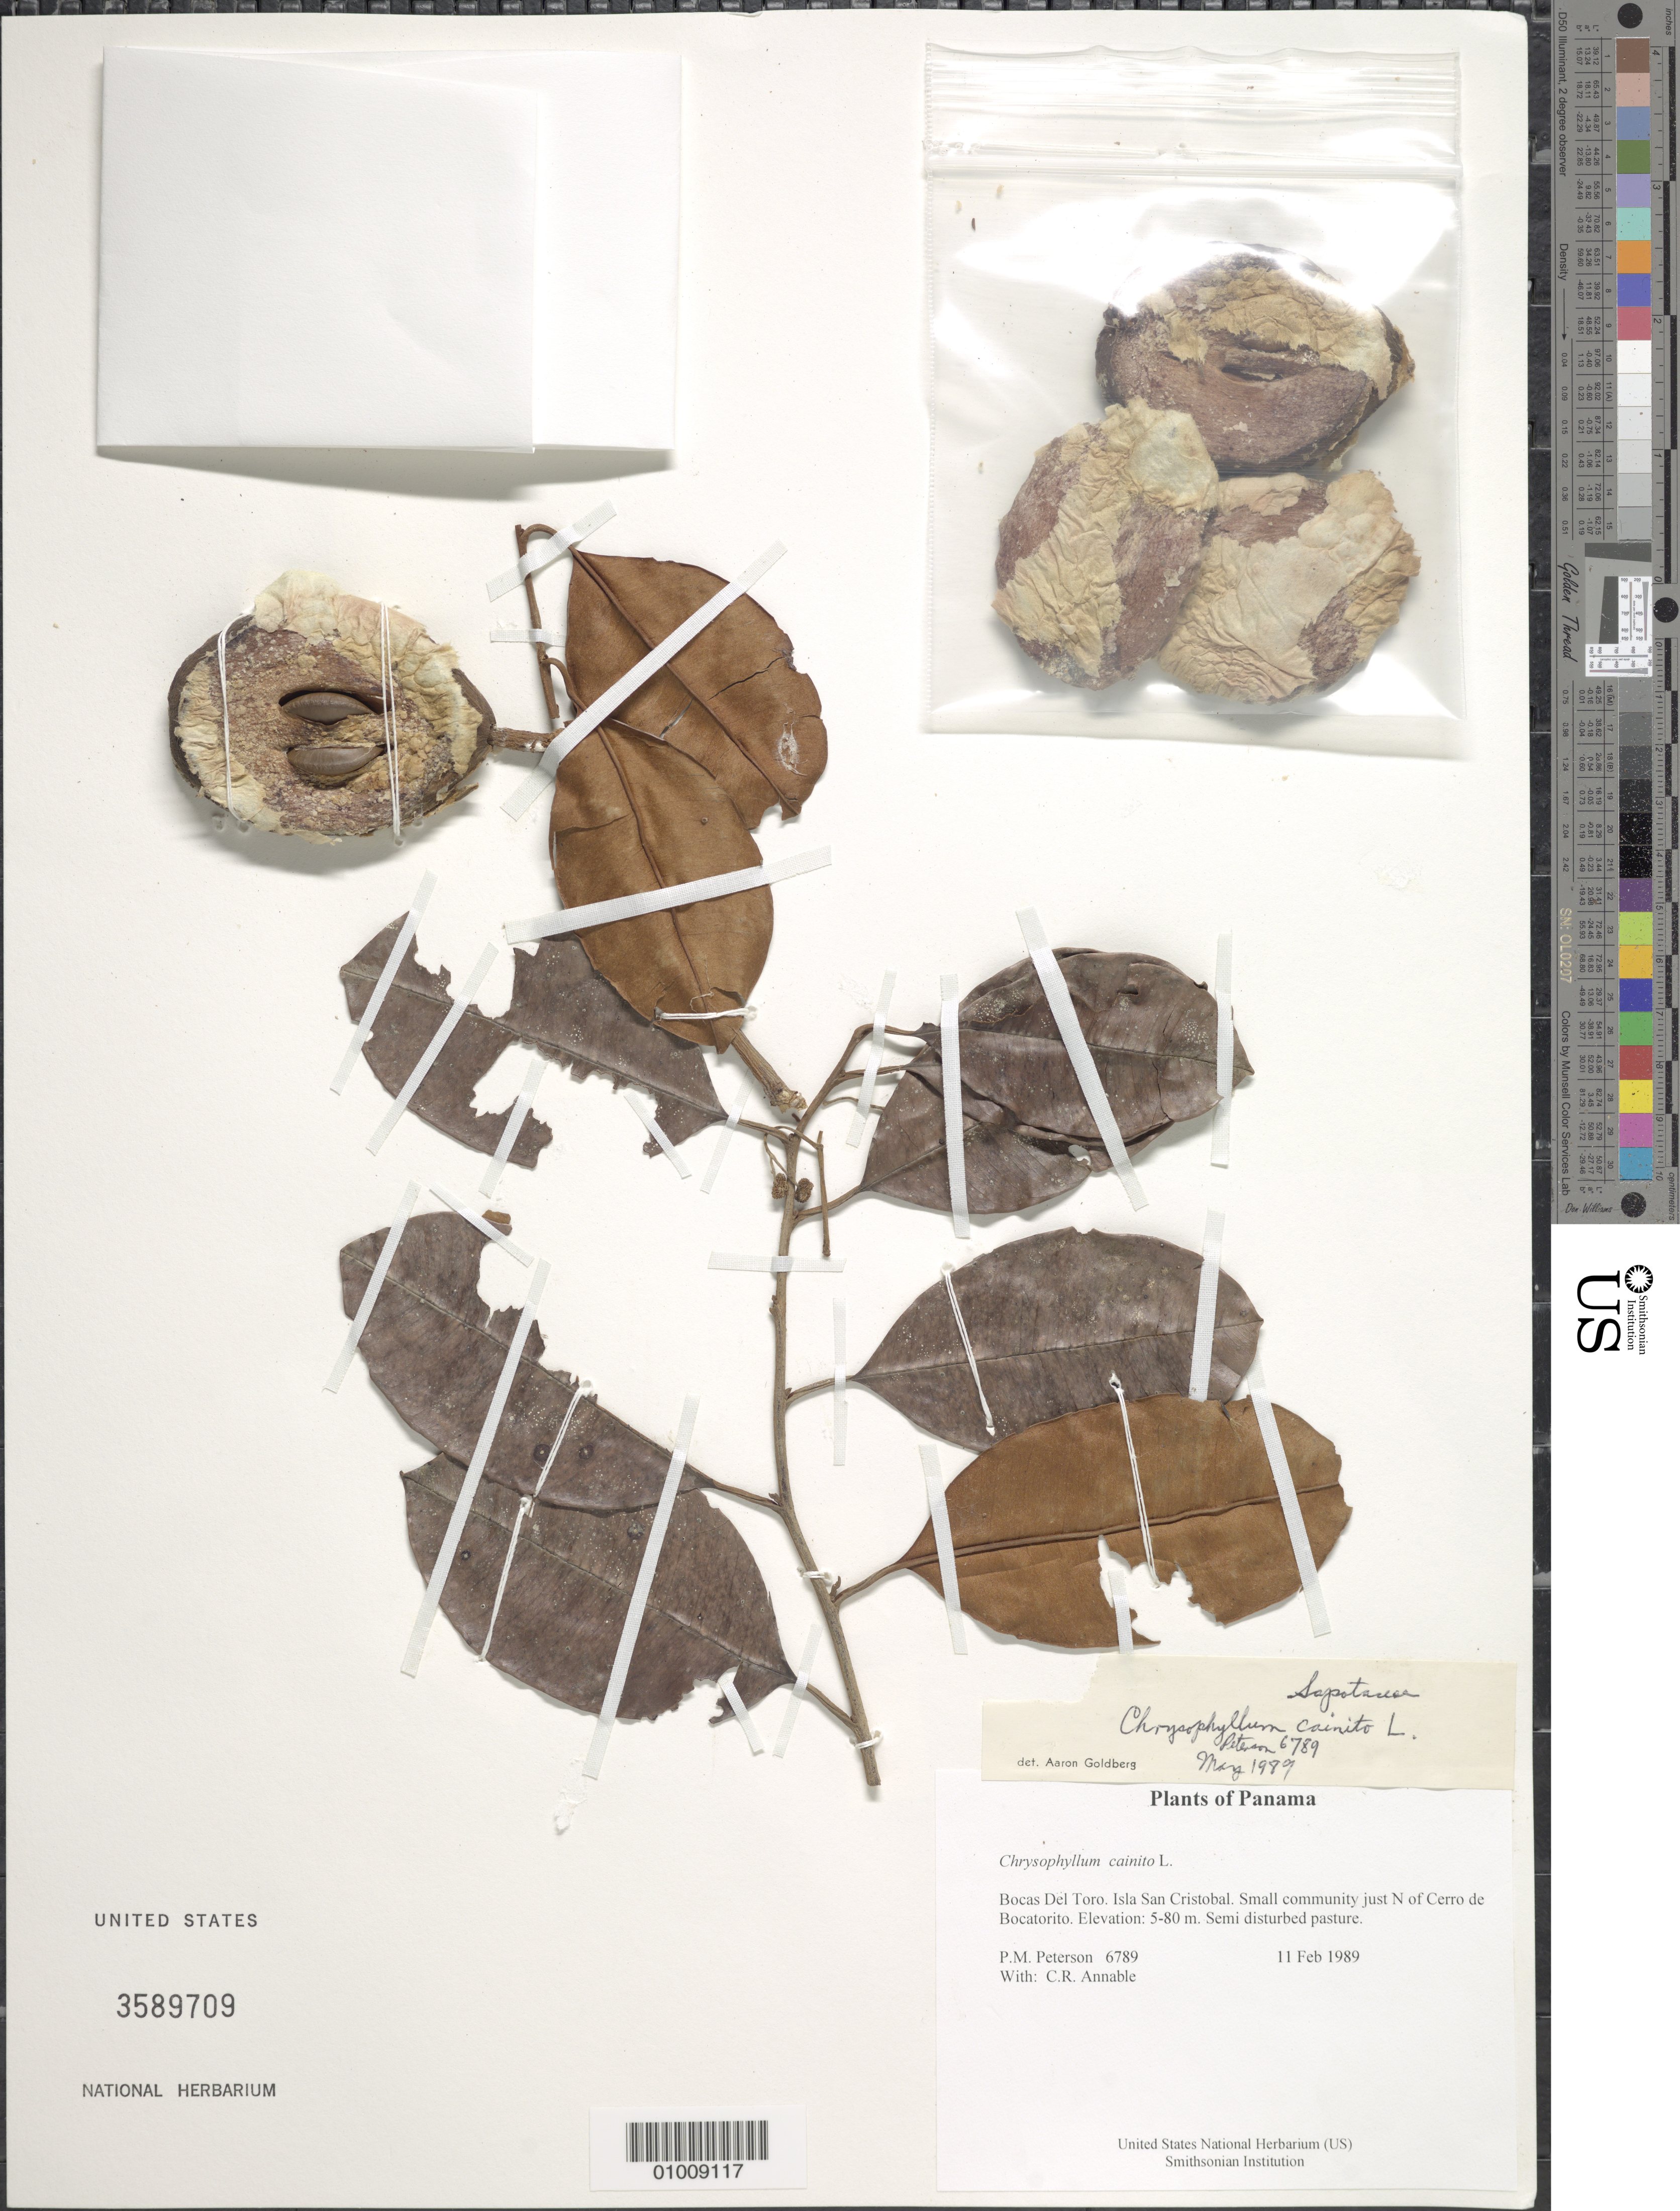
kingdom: Plantae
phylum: Tracheophyta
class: Magnoliopsida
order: Ericales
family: Sapotaceae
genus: Chrysophyllum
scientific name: Chrysophyllum cainito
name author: L.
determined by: Goldberg, Aaron, (US), NMNH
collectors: P. M. Peterson & C. R. Annable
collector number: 06789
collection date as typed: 11 Feb 1989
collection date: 1989-02-11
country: Panama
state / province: Bocas del Toro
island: San Cristobal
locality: Small community just N of Cerro de Bocatorito.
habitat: Semi disturbed pasture.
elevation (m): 5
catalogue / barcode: US 3589709